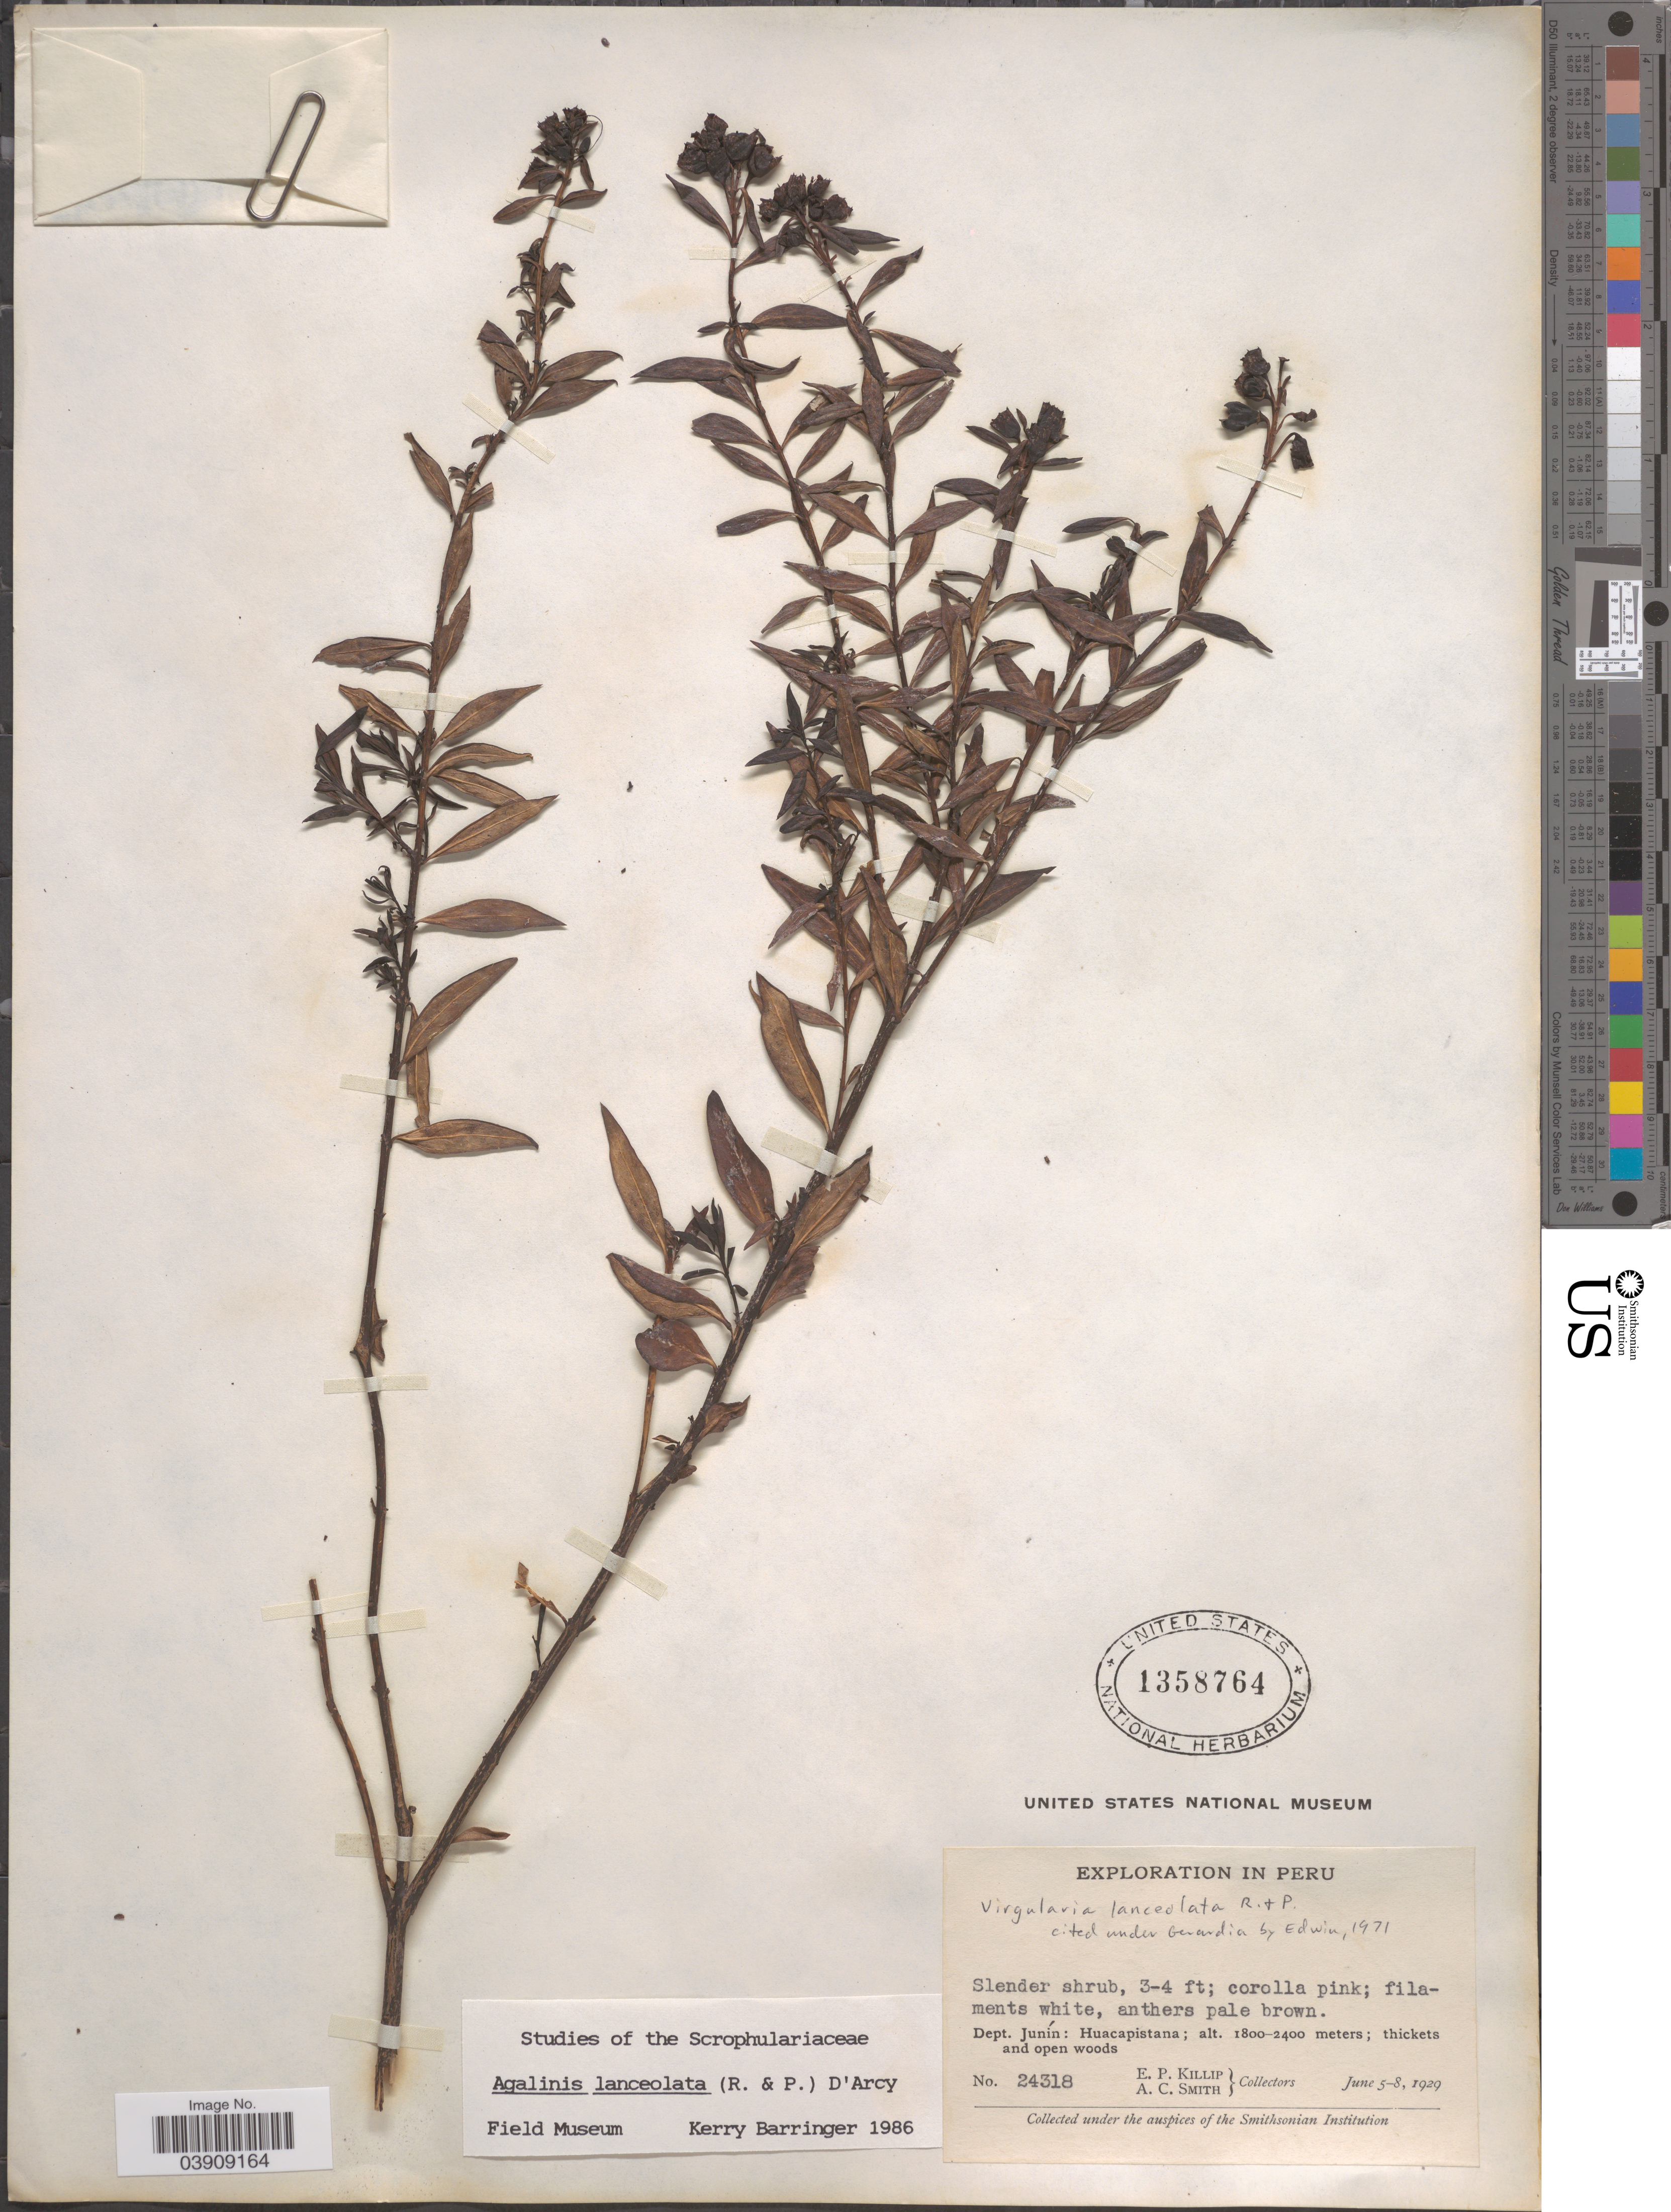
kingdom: Plantae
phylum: Tracheophyta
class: Magnoliopsida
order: Lamiales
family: Orobanchaceae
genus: Agalinis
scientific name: Agalinis lanceolata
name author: (Ruiz & Pav.) D'Arcy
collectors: E. P. Killip & A. C. Smith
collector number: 24318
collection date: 1929-06-05/1929-06-08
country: Peru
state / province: Junín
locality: Dept. Junín: Huacapistana.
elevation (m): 1800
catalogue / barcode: US 1358764